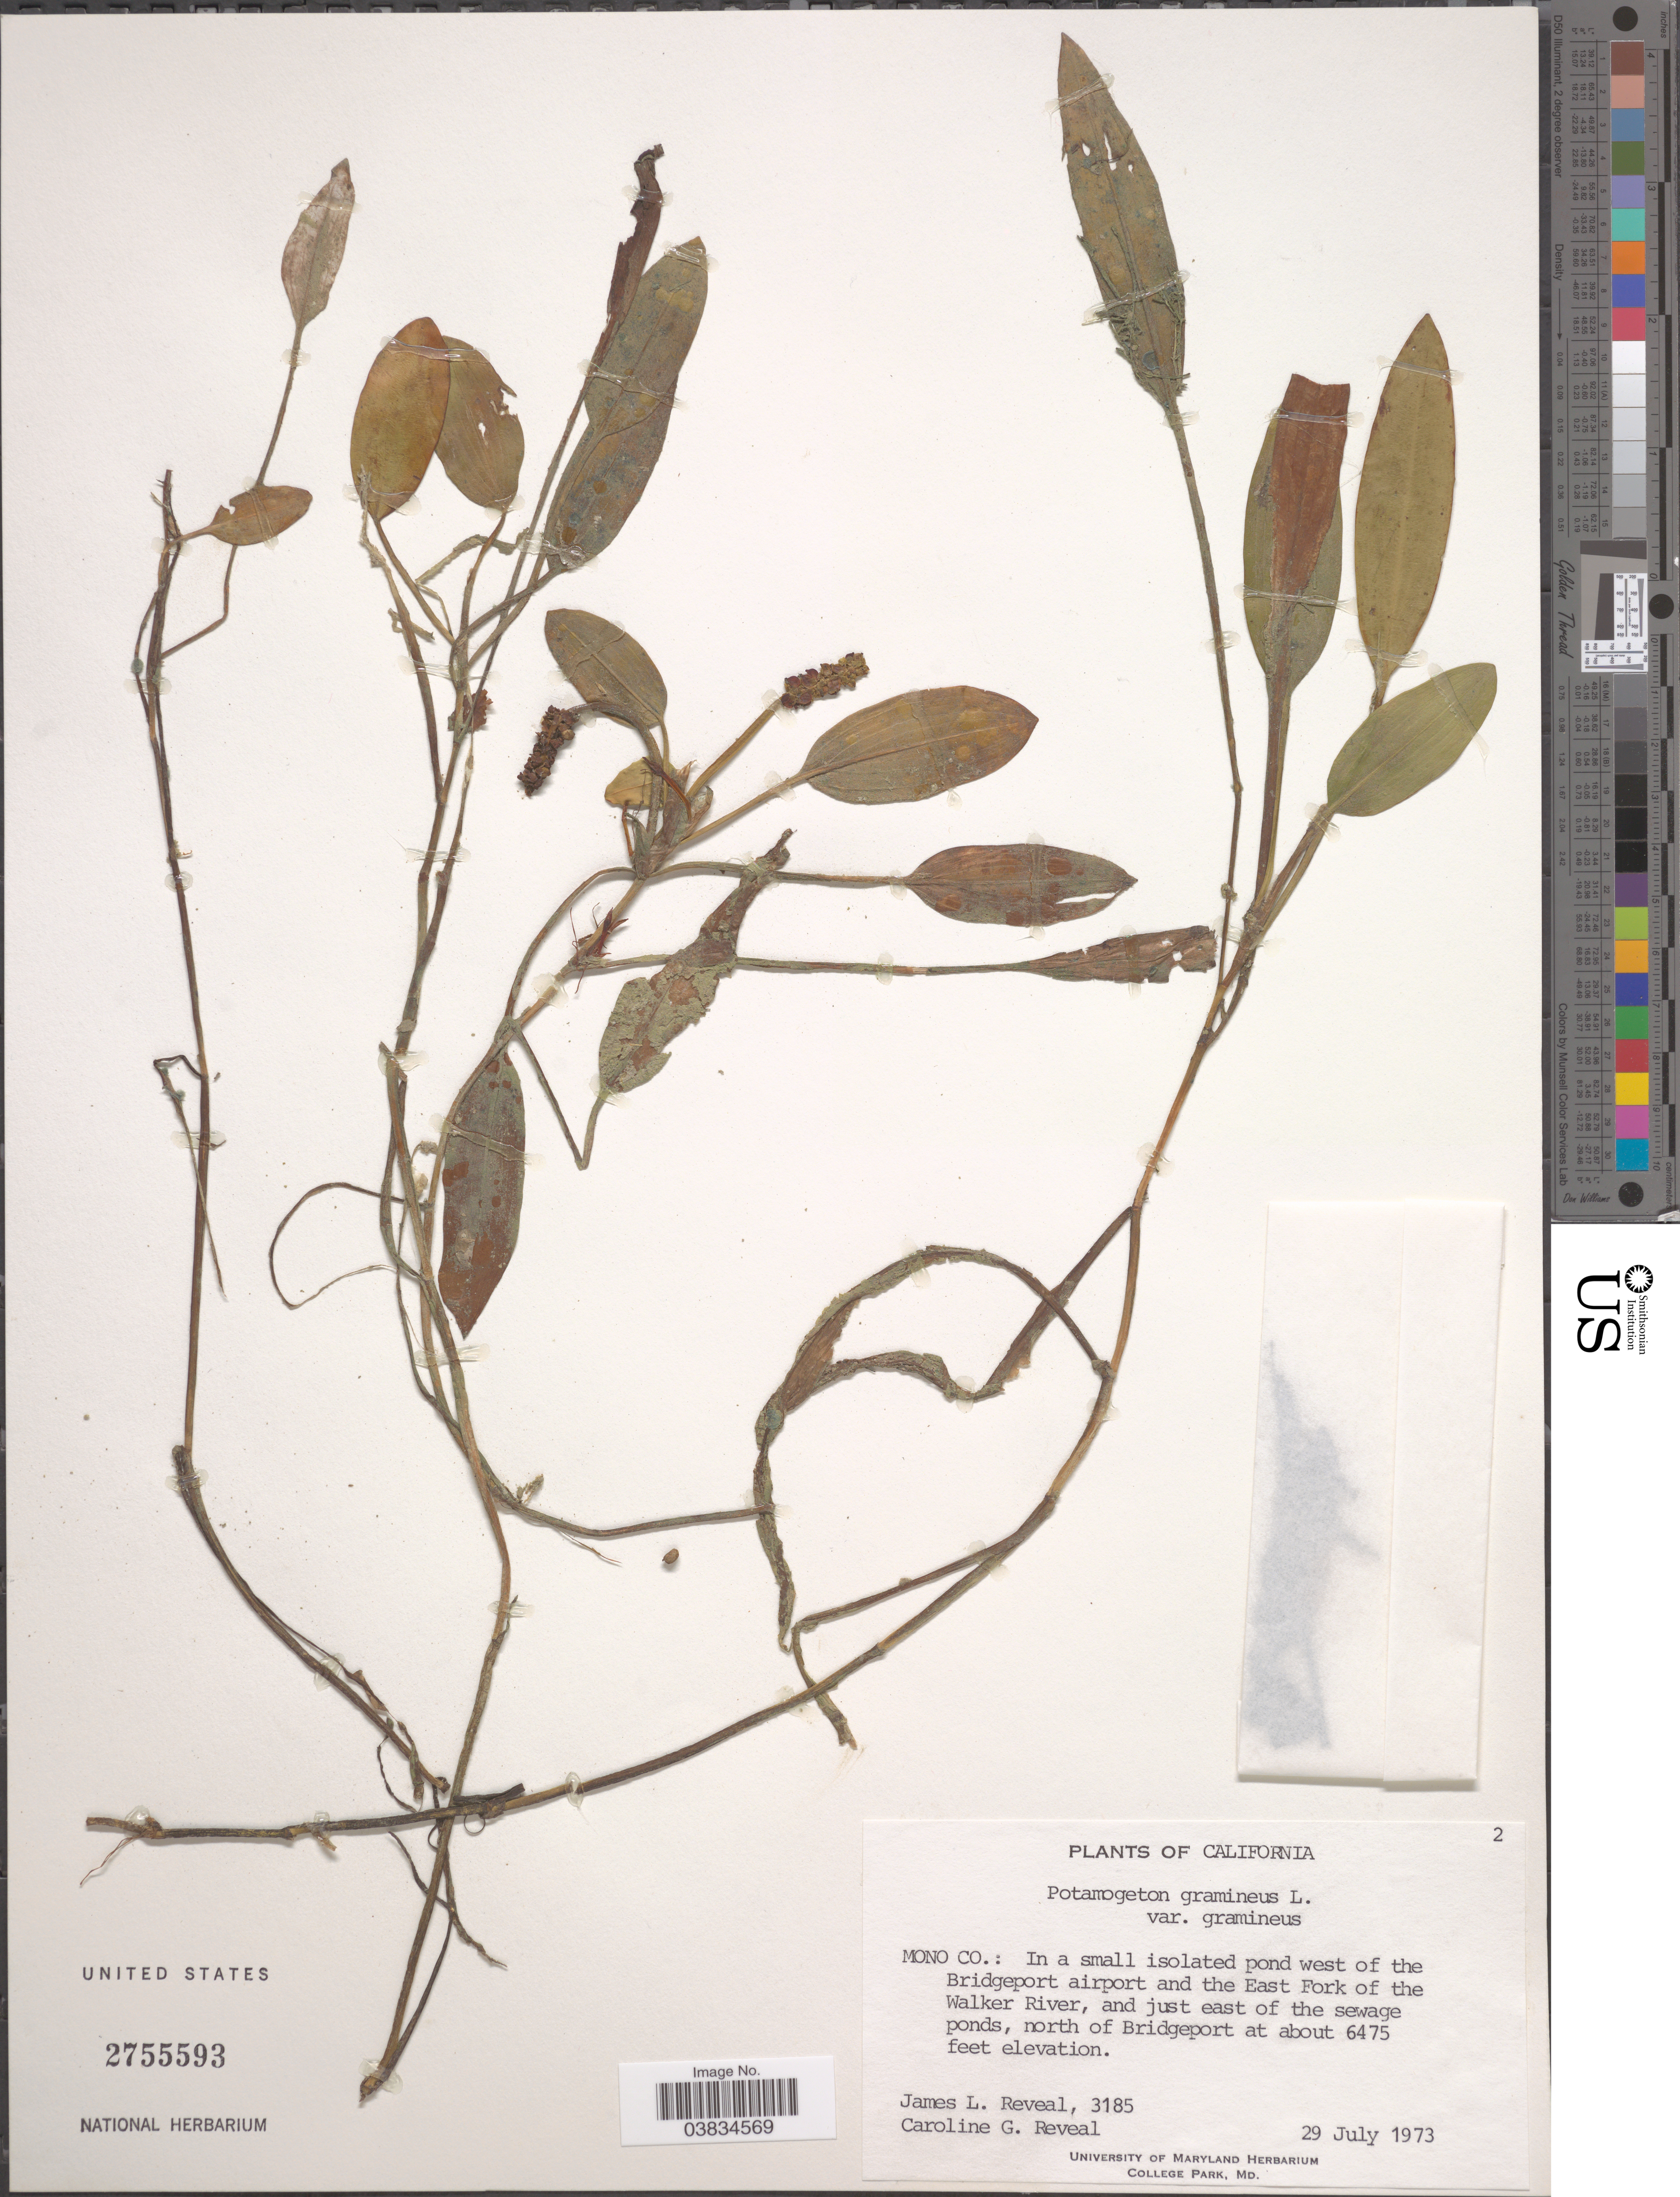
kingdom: Plantae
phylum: Tracheophyta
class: Liliopsida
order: Alismatales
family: Potamogetonaceae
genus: Potamogeton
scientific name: Potamogeton gramineus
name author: L.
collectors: J. L. Reveal & C. G. Reveal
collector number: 3185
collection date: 1973-07-29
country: United States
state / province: California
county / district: Mono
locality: Mono Co.: In a small isolated pond west of the Bridgeport airport and the East Fork of the Walker River, and just east of the sewage ponds, north of Bridgeport.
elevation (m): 1974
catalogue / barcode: US 2755593